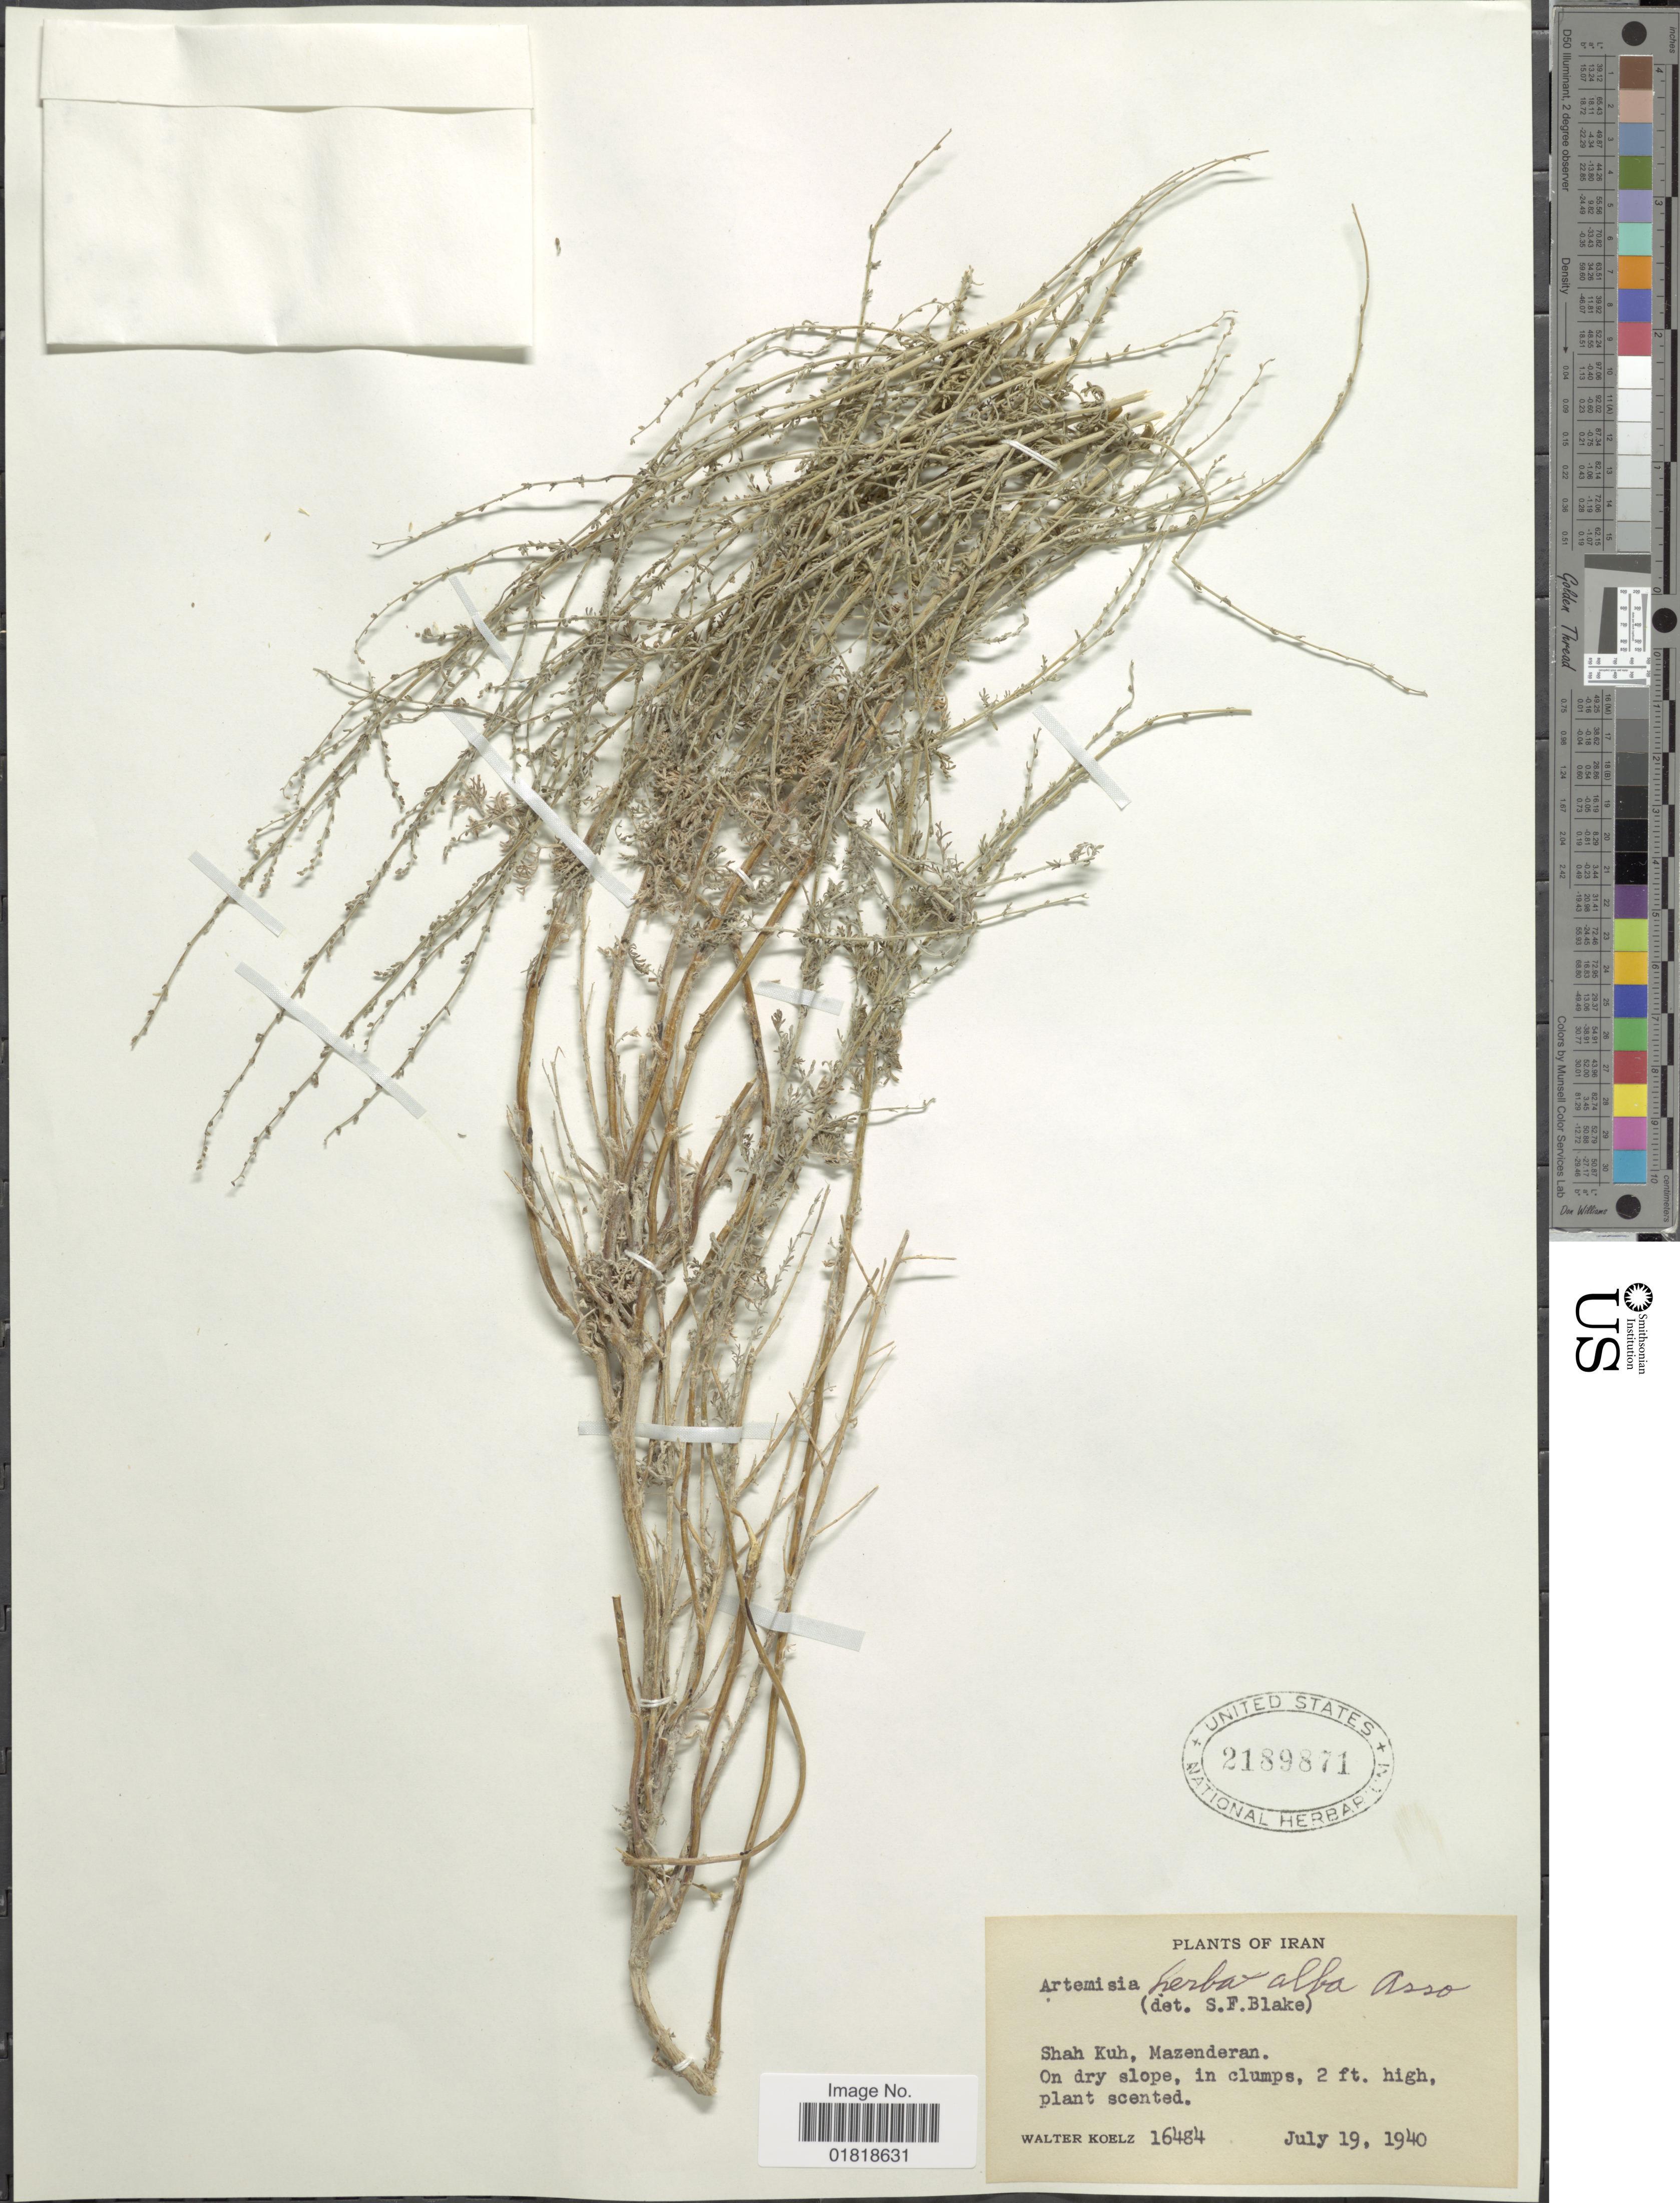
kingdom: Plantae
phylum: Tracheophyta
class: Magnoliopsida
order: Asterales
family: Asteraceae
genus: Artemisia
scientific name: Artemisia herba-alba asso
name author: Asso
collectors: W. N. Koelz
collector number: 16484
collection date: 1940-07-19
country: Iran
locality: Shah Kuh, Mazenderan, on dry slope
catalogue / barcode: US 2189871